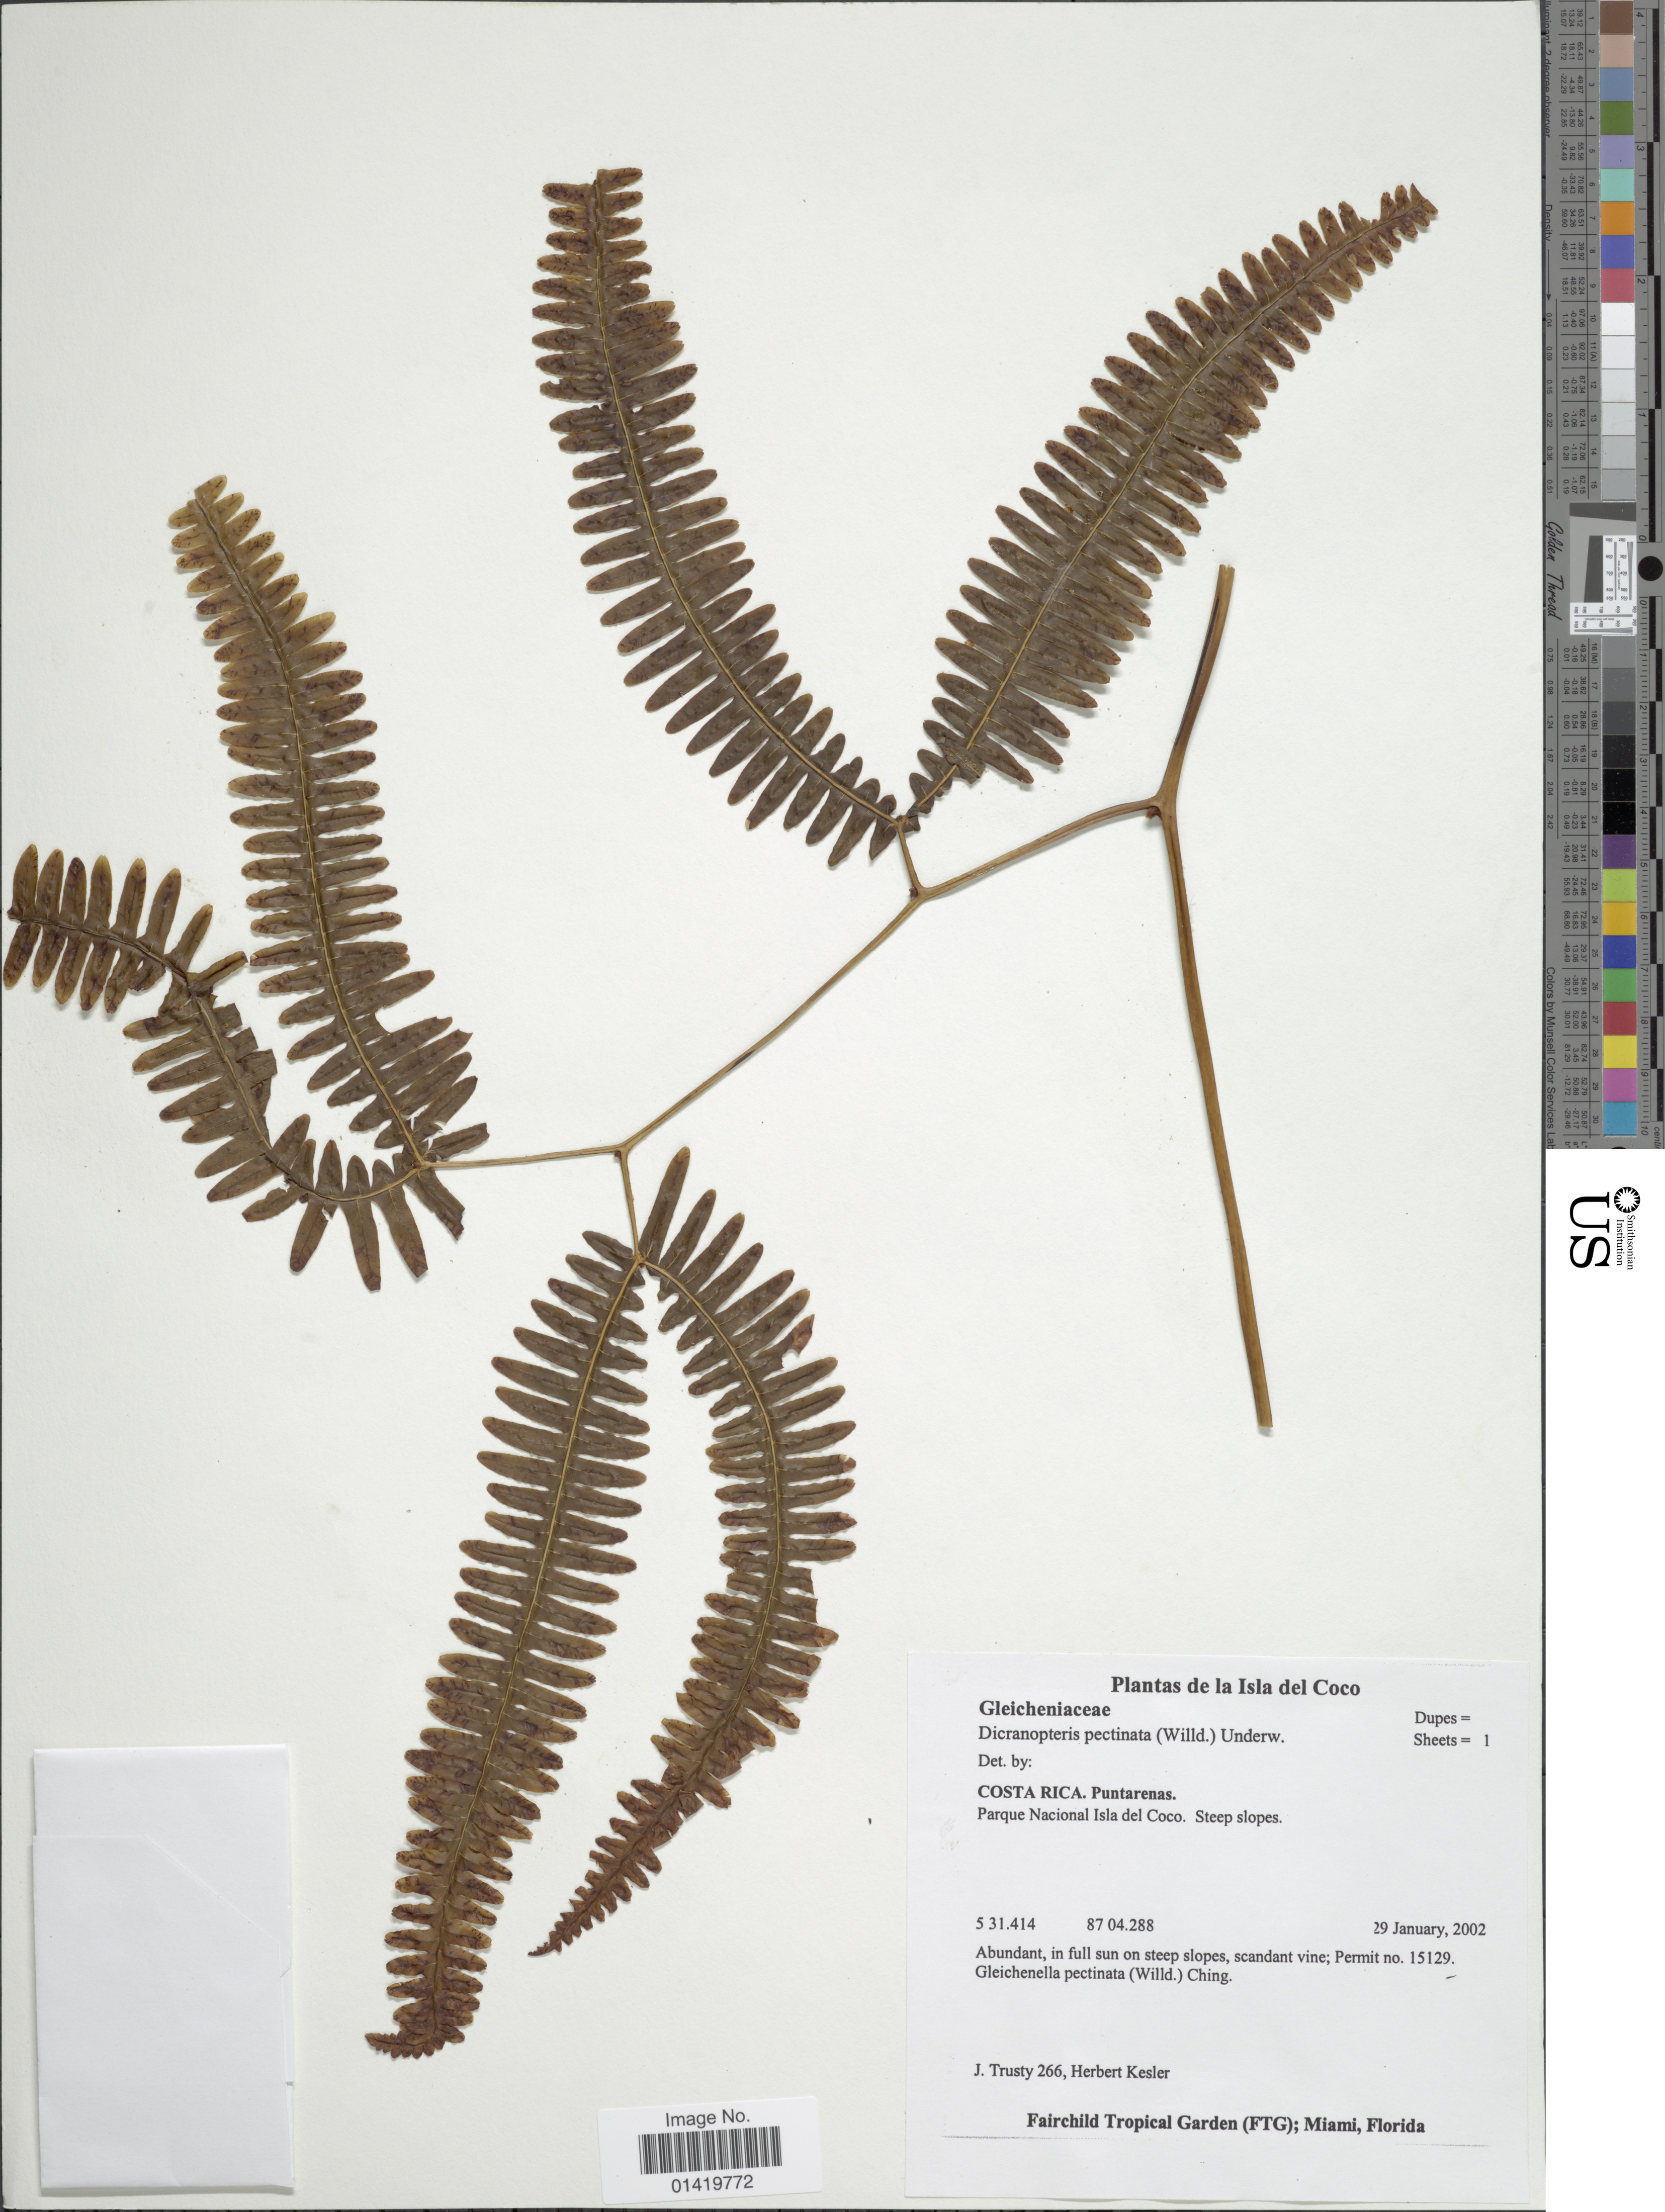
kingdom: Plantae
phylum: Tracheophyta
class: Polypodiopsida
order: Gleicheniales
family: Gleicheniaceae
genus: Gleichenella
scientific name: Gleichenella pectinata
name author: (Willd.) Ching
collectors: J. Trusty & H. Kesler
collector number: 266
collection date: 2002-01-29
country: Costa Rica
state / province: Puntarenas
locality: De la Isla del Coco, Parque Nacional Isla del Coco